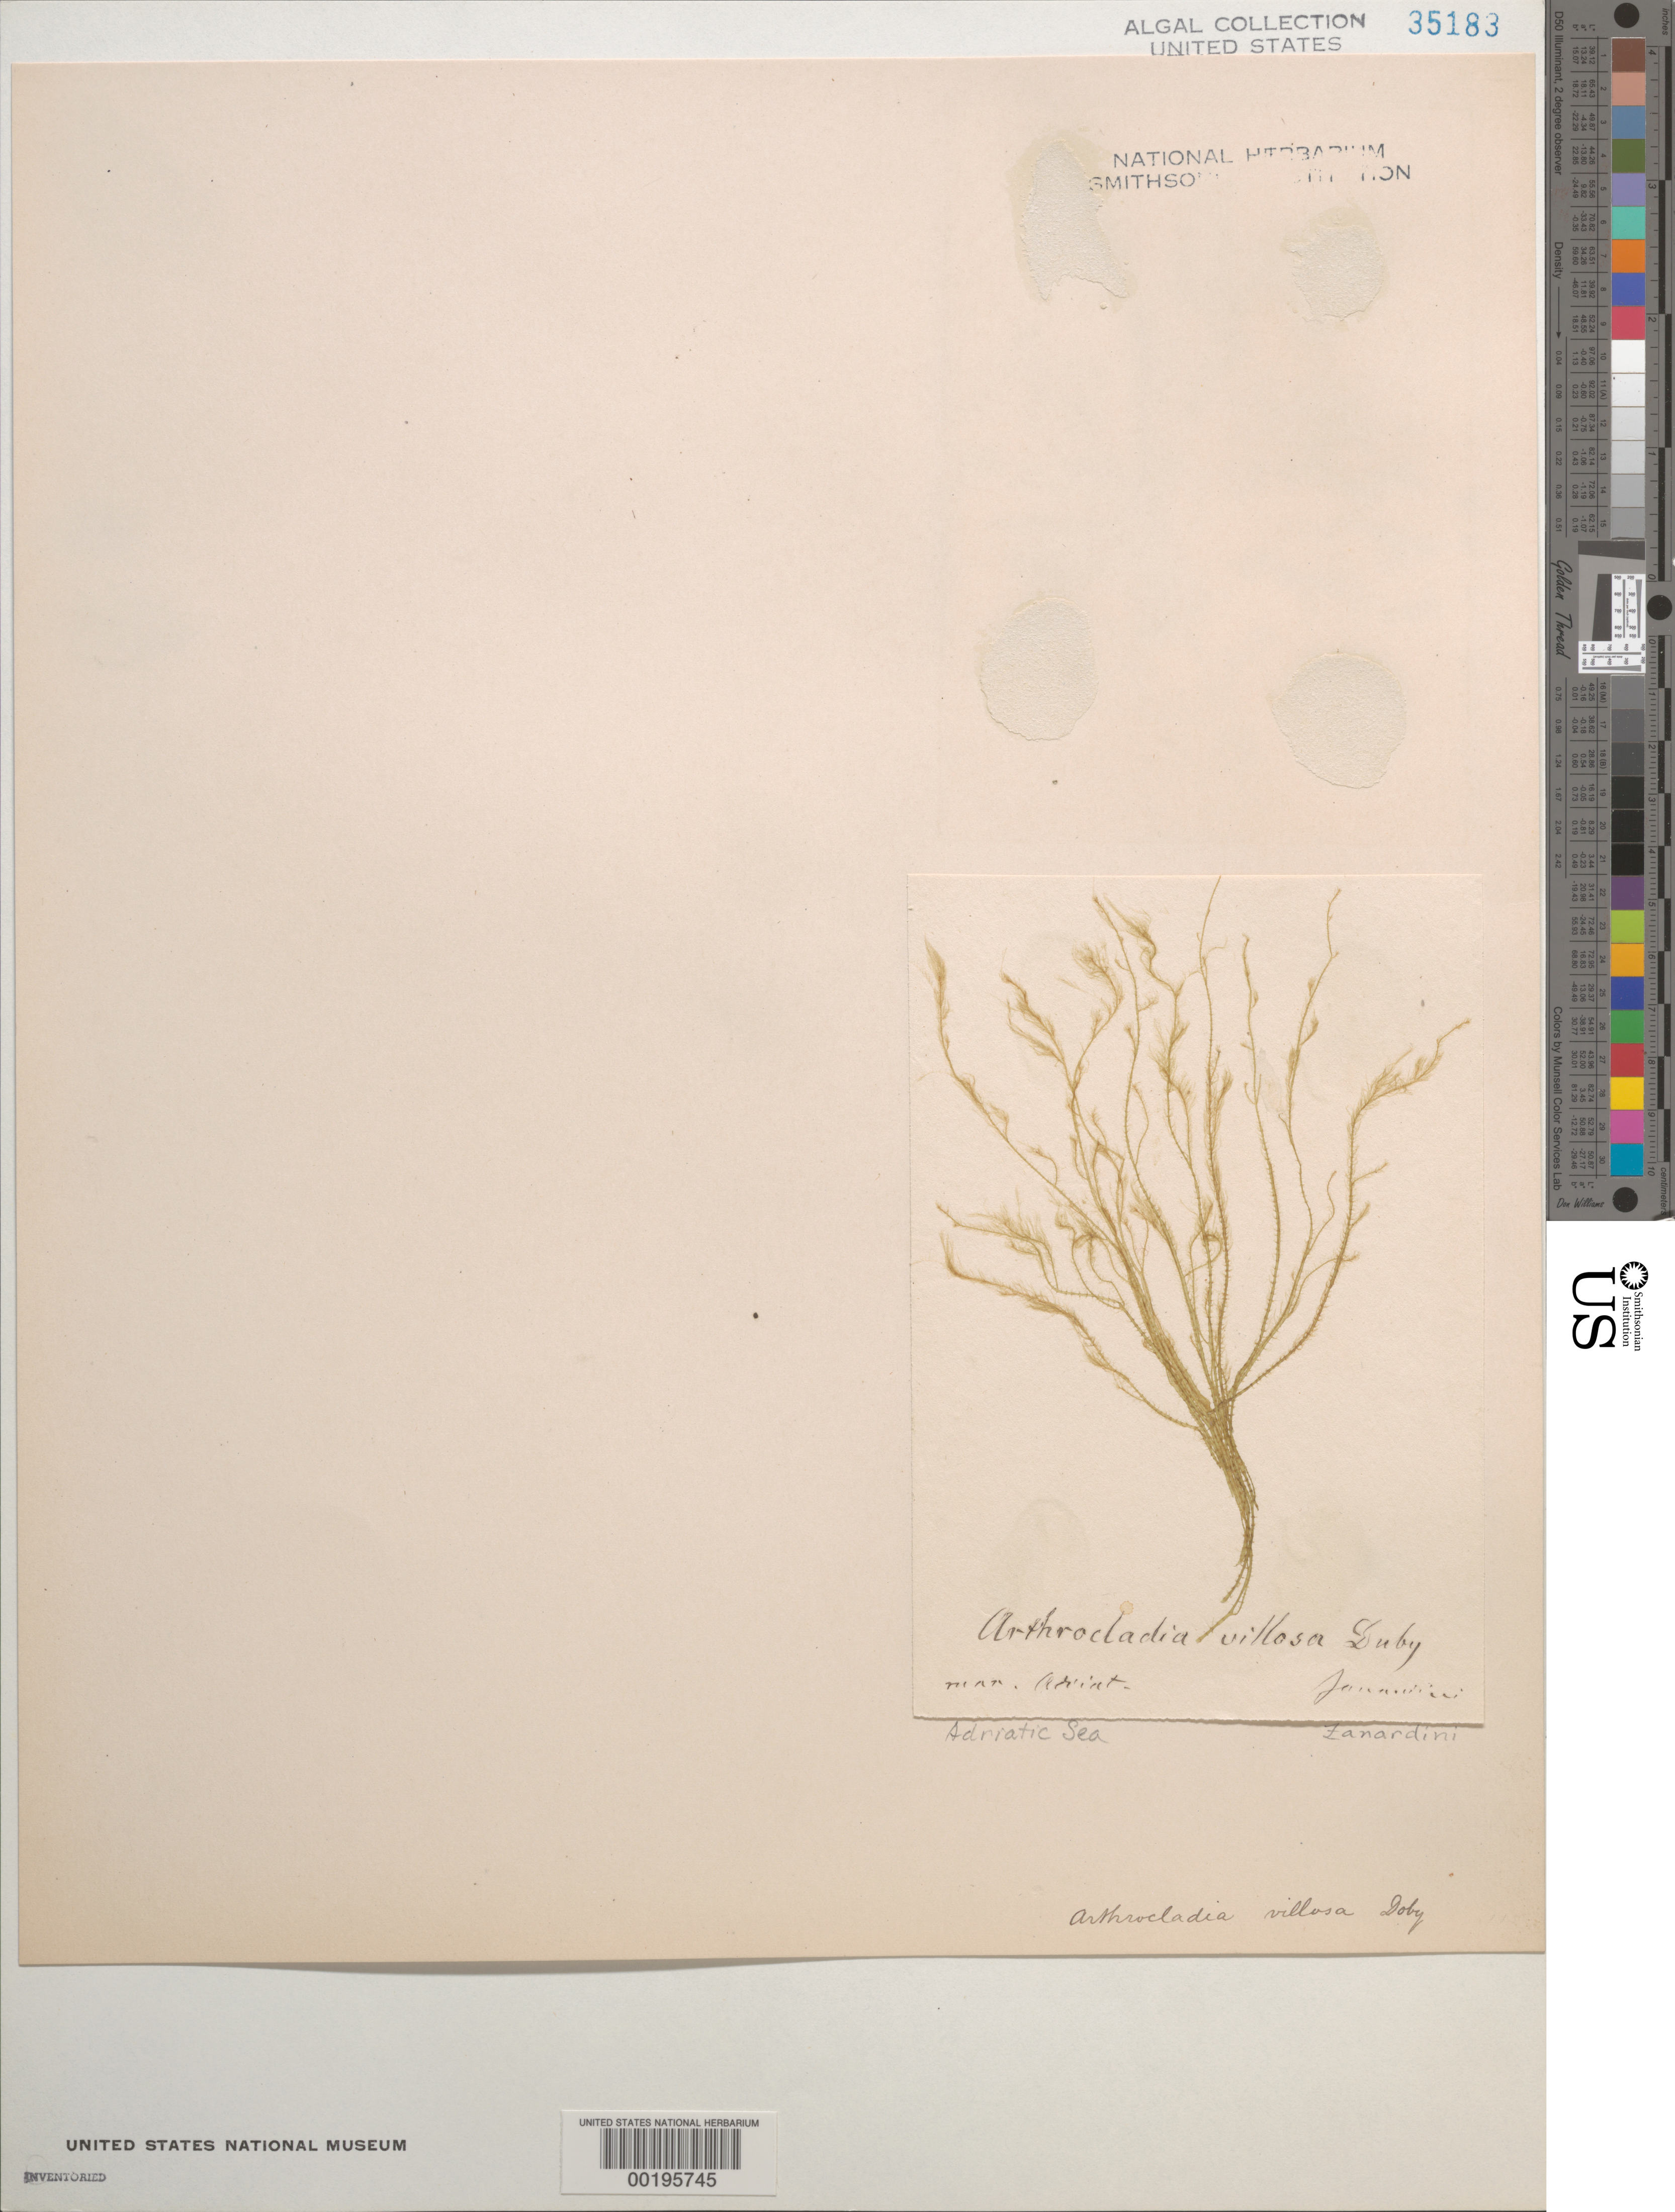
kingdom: Chromista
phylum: Ochrophyta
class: Phaeophyceae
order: Desmarestiales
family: Arthrocladiaceae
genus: Arthrocladia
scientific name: Arthrocladia villosa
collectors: G. Zanardini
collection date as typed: Jan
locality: Adriatic sea (mar. adriat.)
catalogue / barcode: US 35183